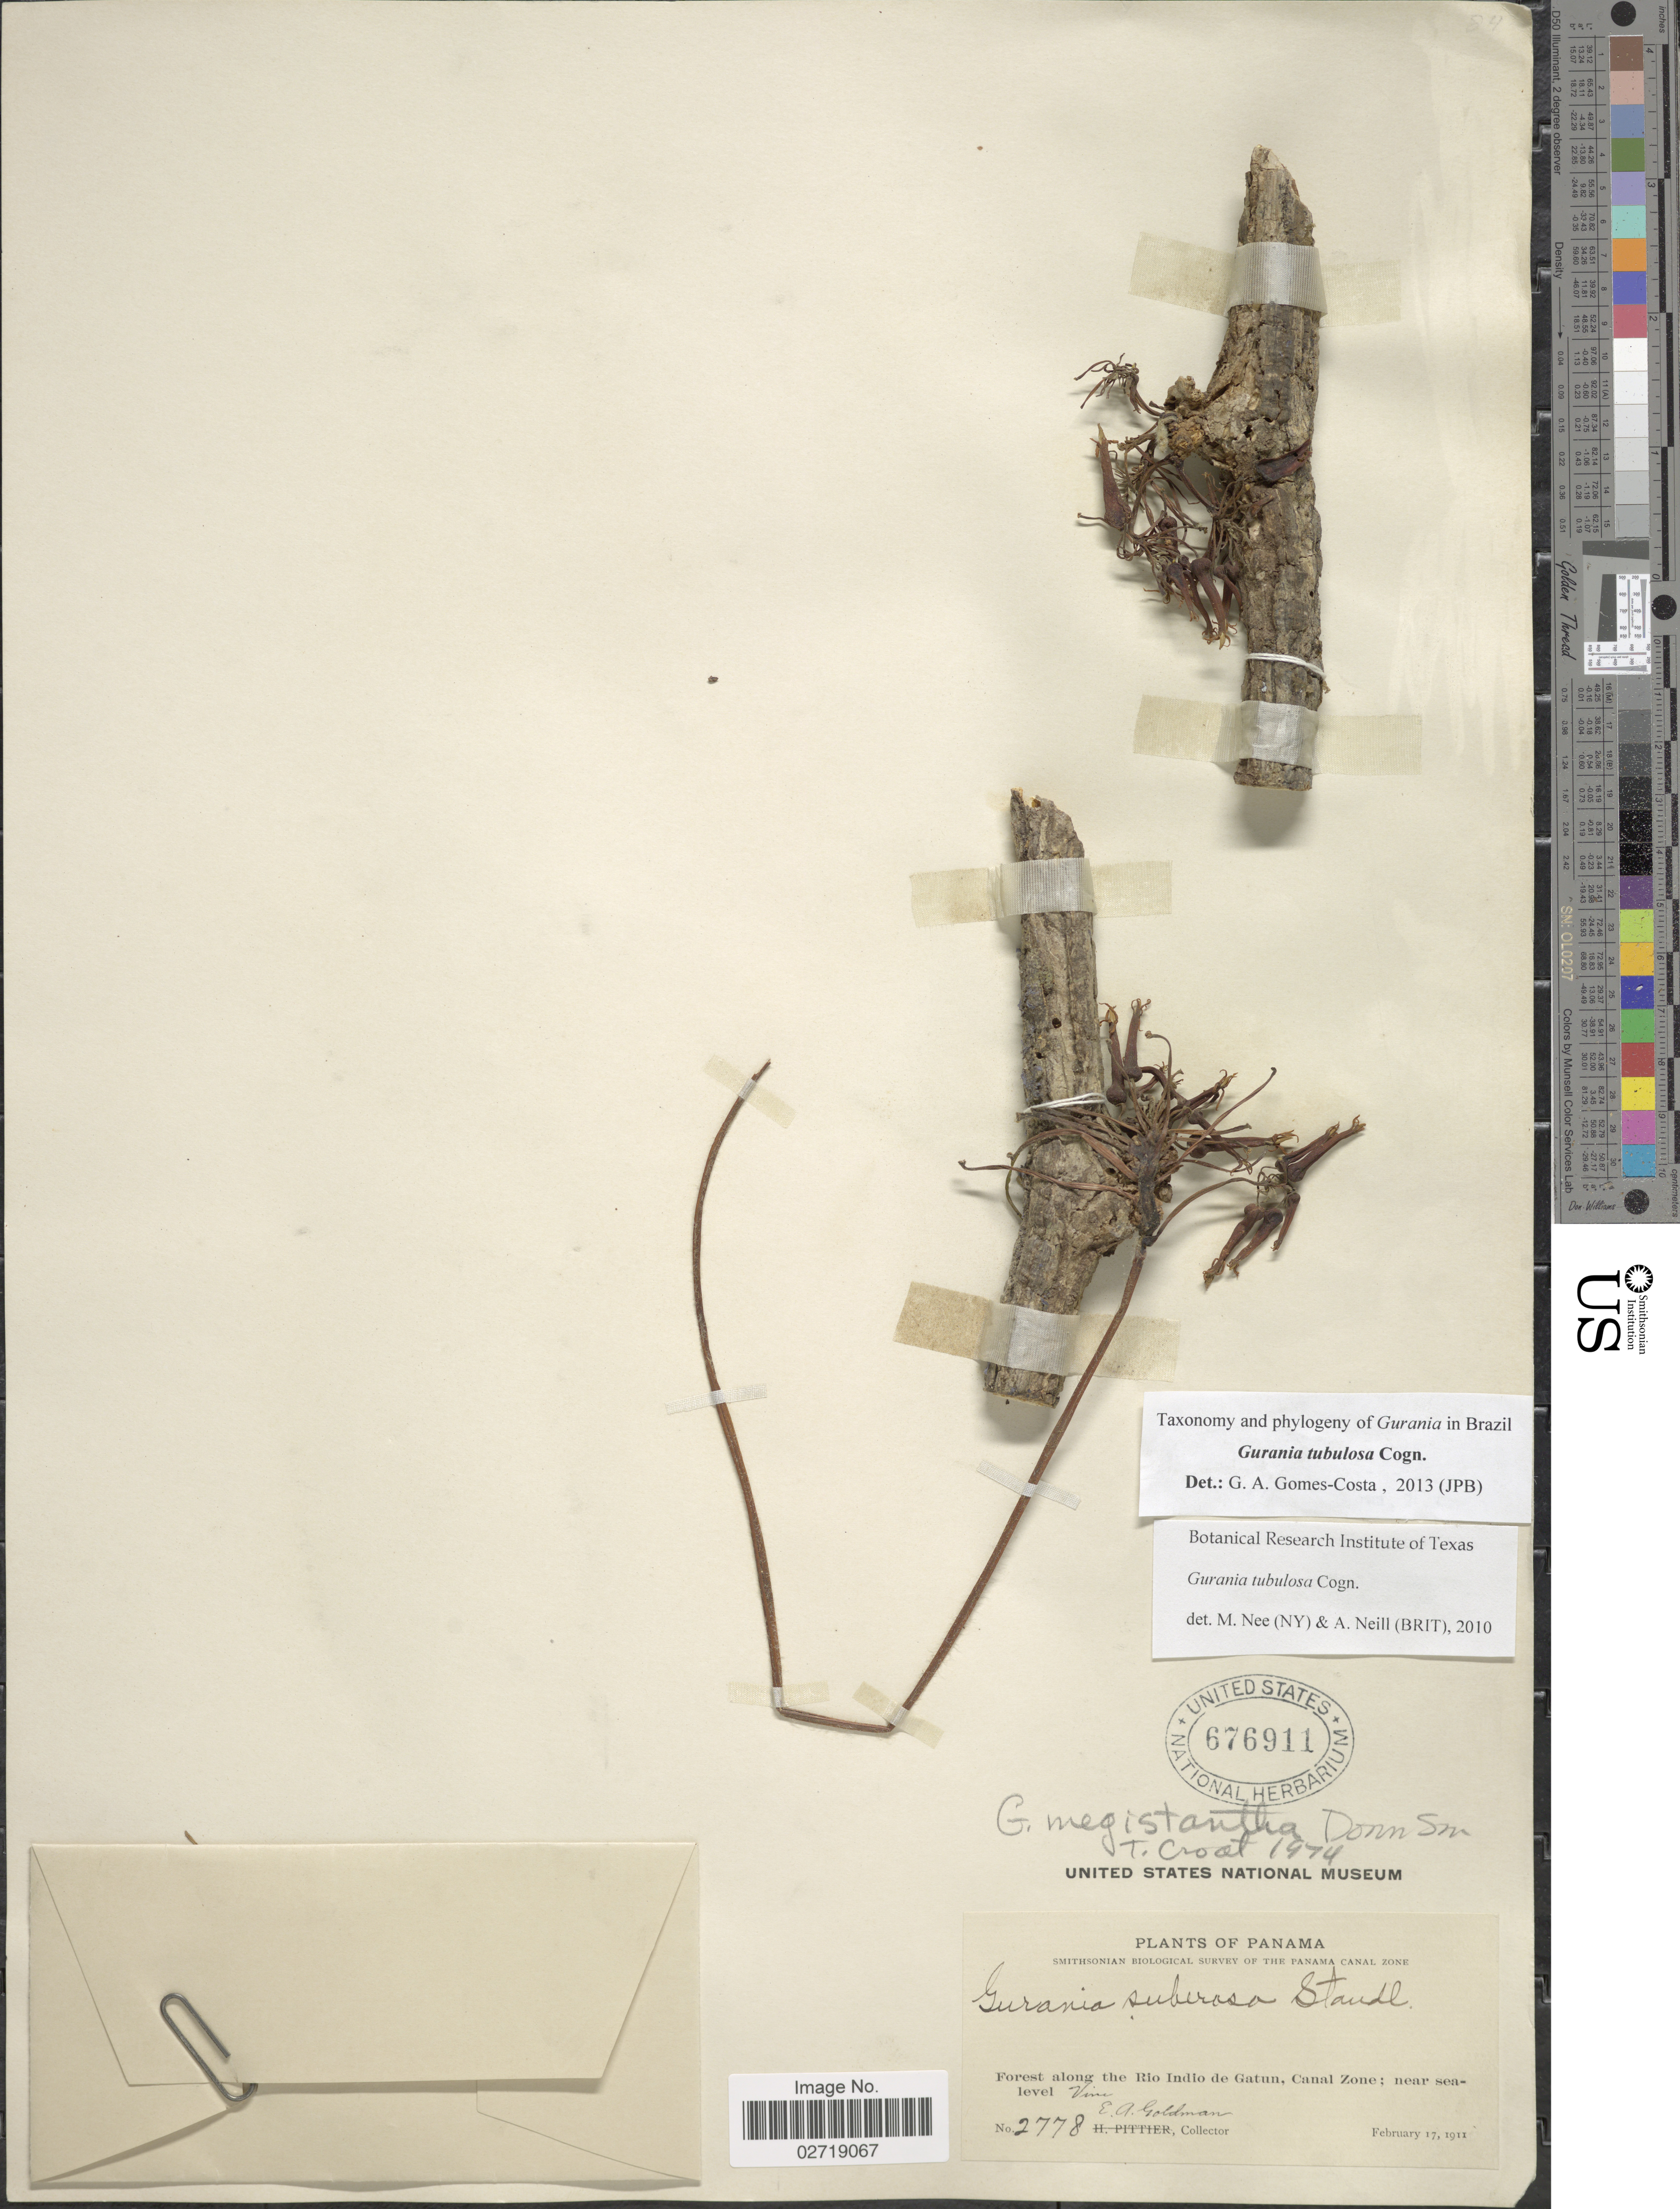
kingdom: Plantae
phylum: Tracheophyta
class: Magnoliopsida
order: Cucurbitales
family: Cucurbitaceae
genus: Gurania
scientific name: Gurania tubulosa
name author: Cogn.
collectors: E. A. Goldman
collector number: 2778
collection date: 1911-02-17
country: Panama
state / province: Colón / Panamá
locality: Along the Rio Indio de Gatun, Canal Zone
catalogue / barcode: US 676911